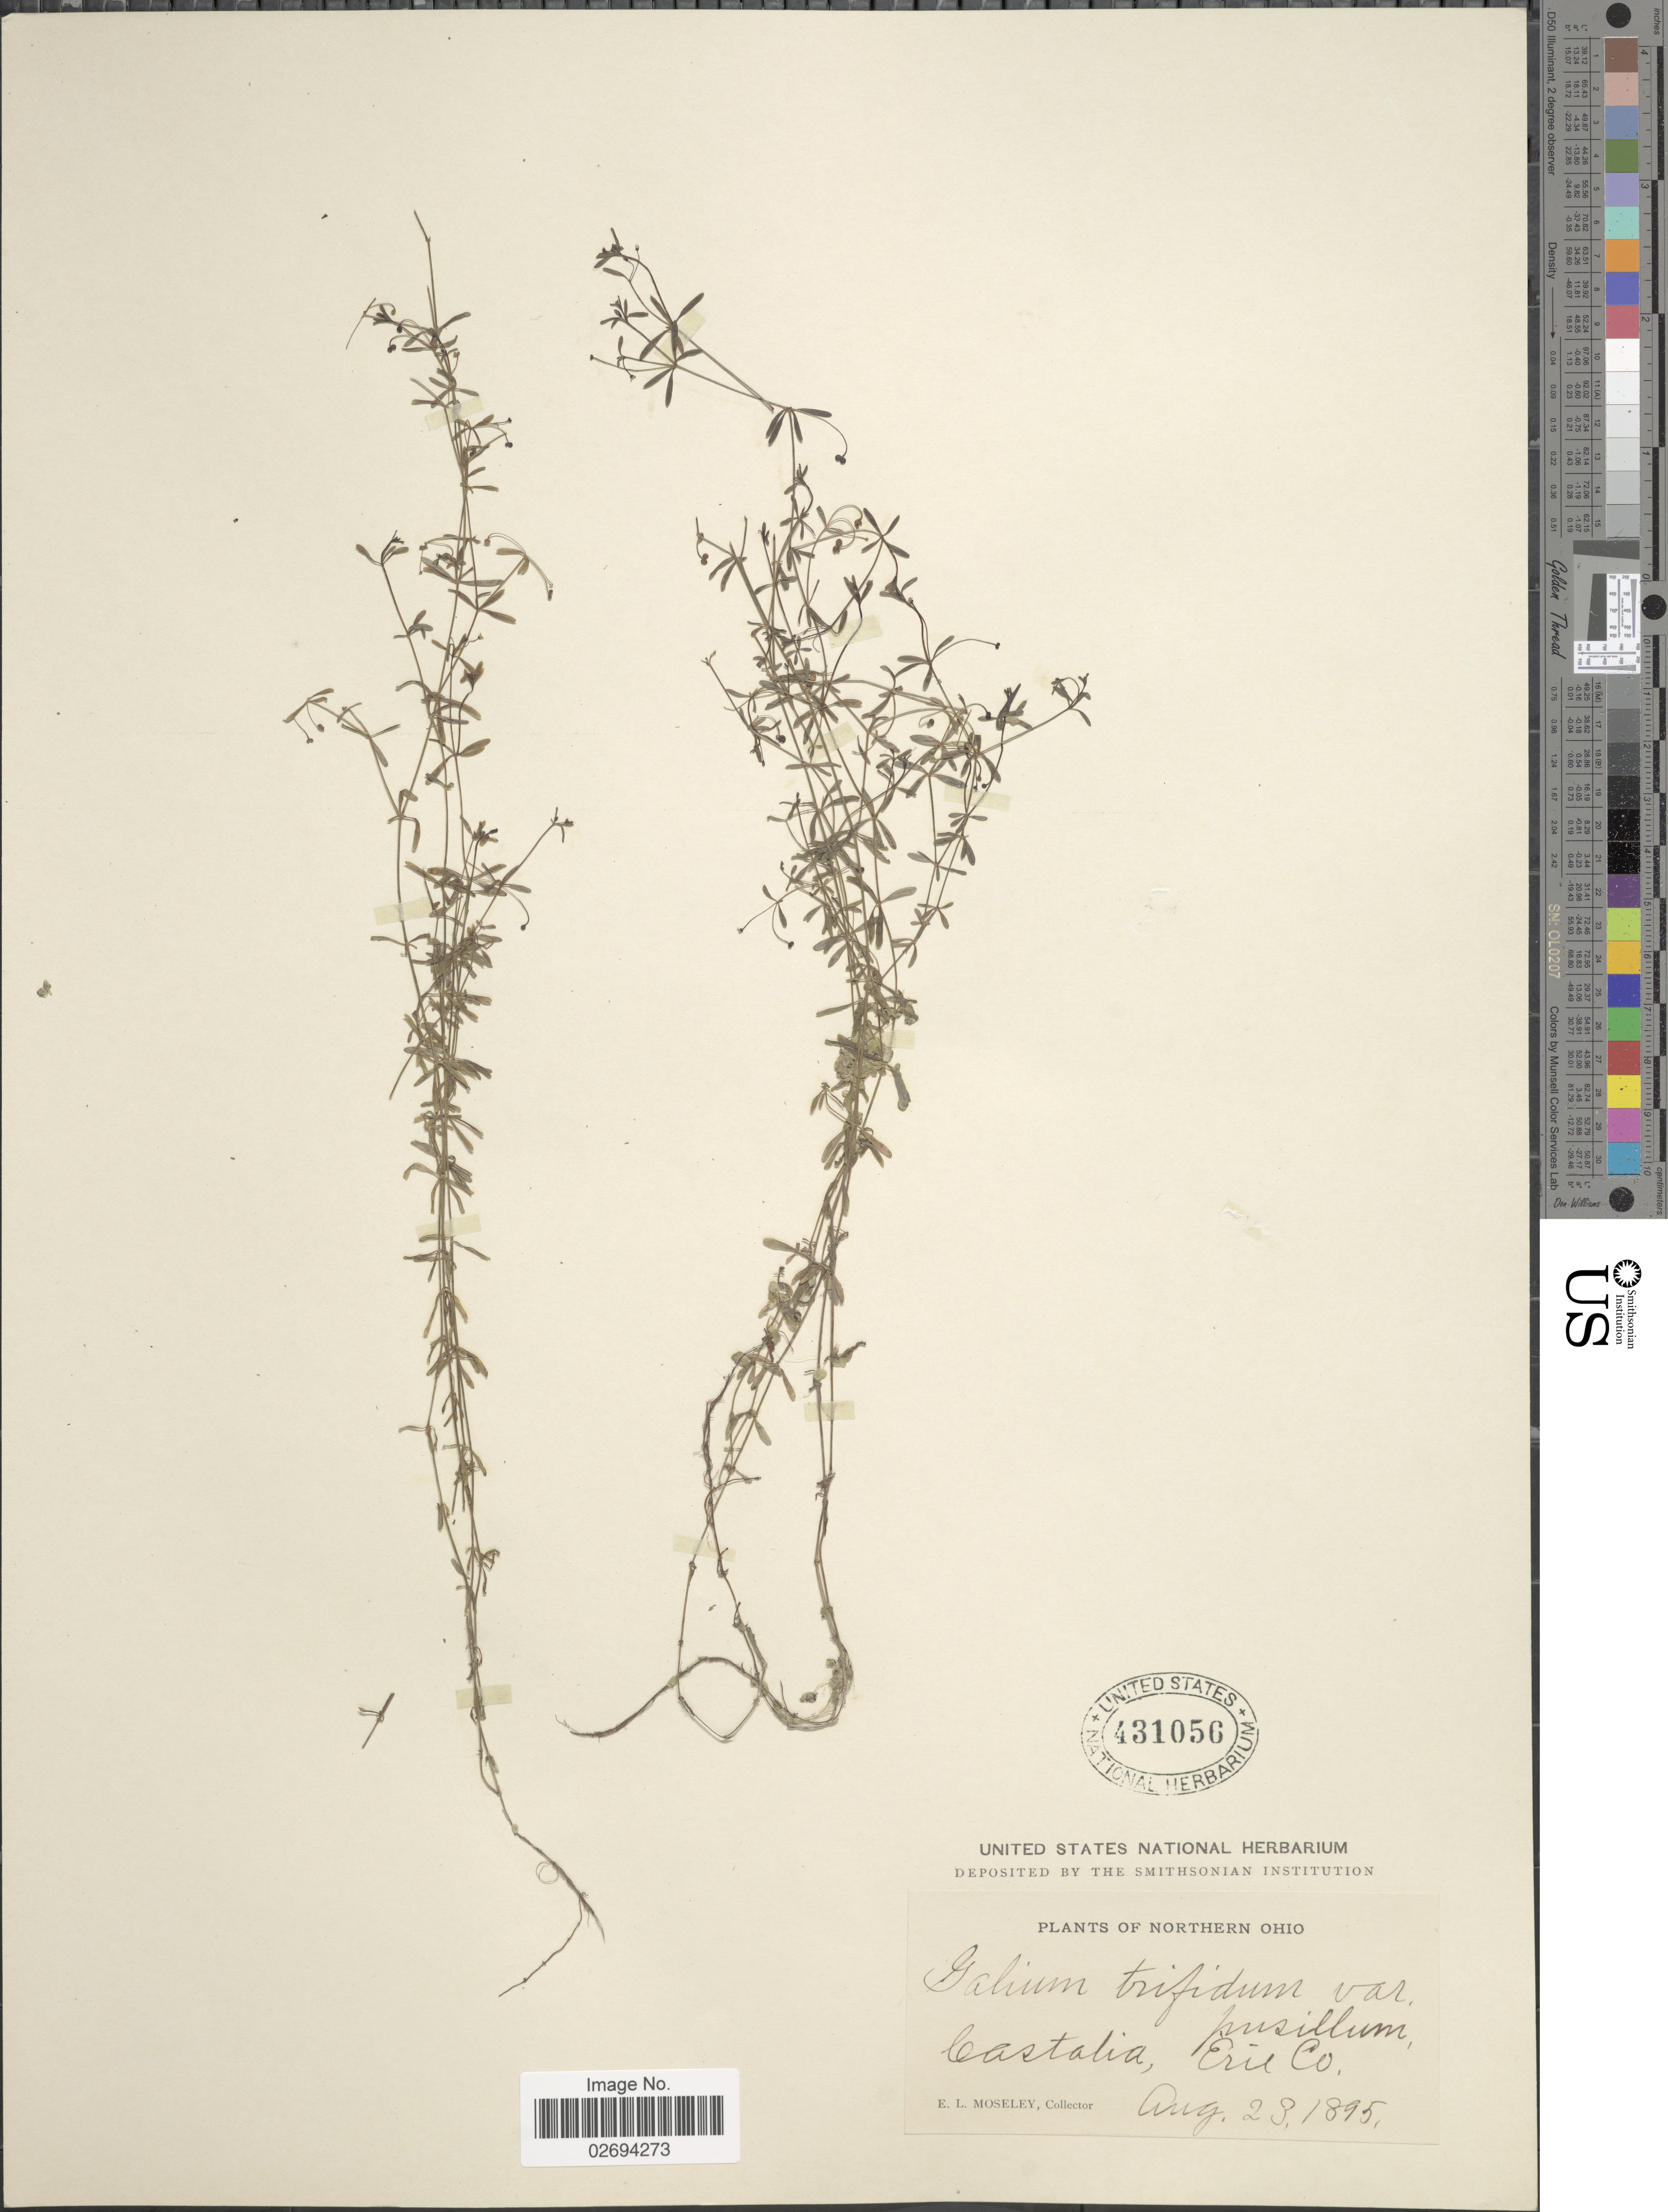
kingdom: Plantae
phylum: Tracheophyta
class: Magnoliopsida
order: Gentianales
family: Rubiaceae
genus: Galium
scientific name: Galium trifidum var. pusillum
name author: A. Gray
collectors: E. Moseley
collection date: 1895-08-23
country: United States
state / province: Ohio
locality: Northern Ohio. Castalia, Erie Co.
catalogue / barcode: US 431056